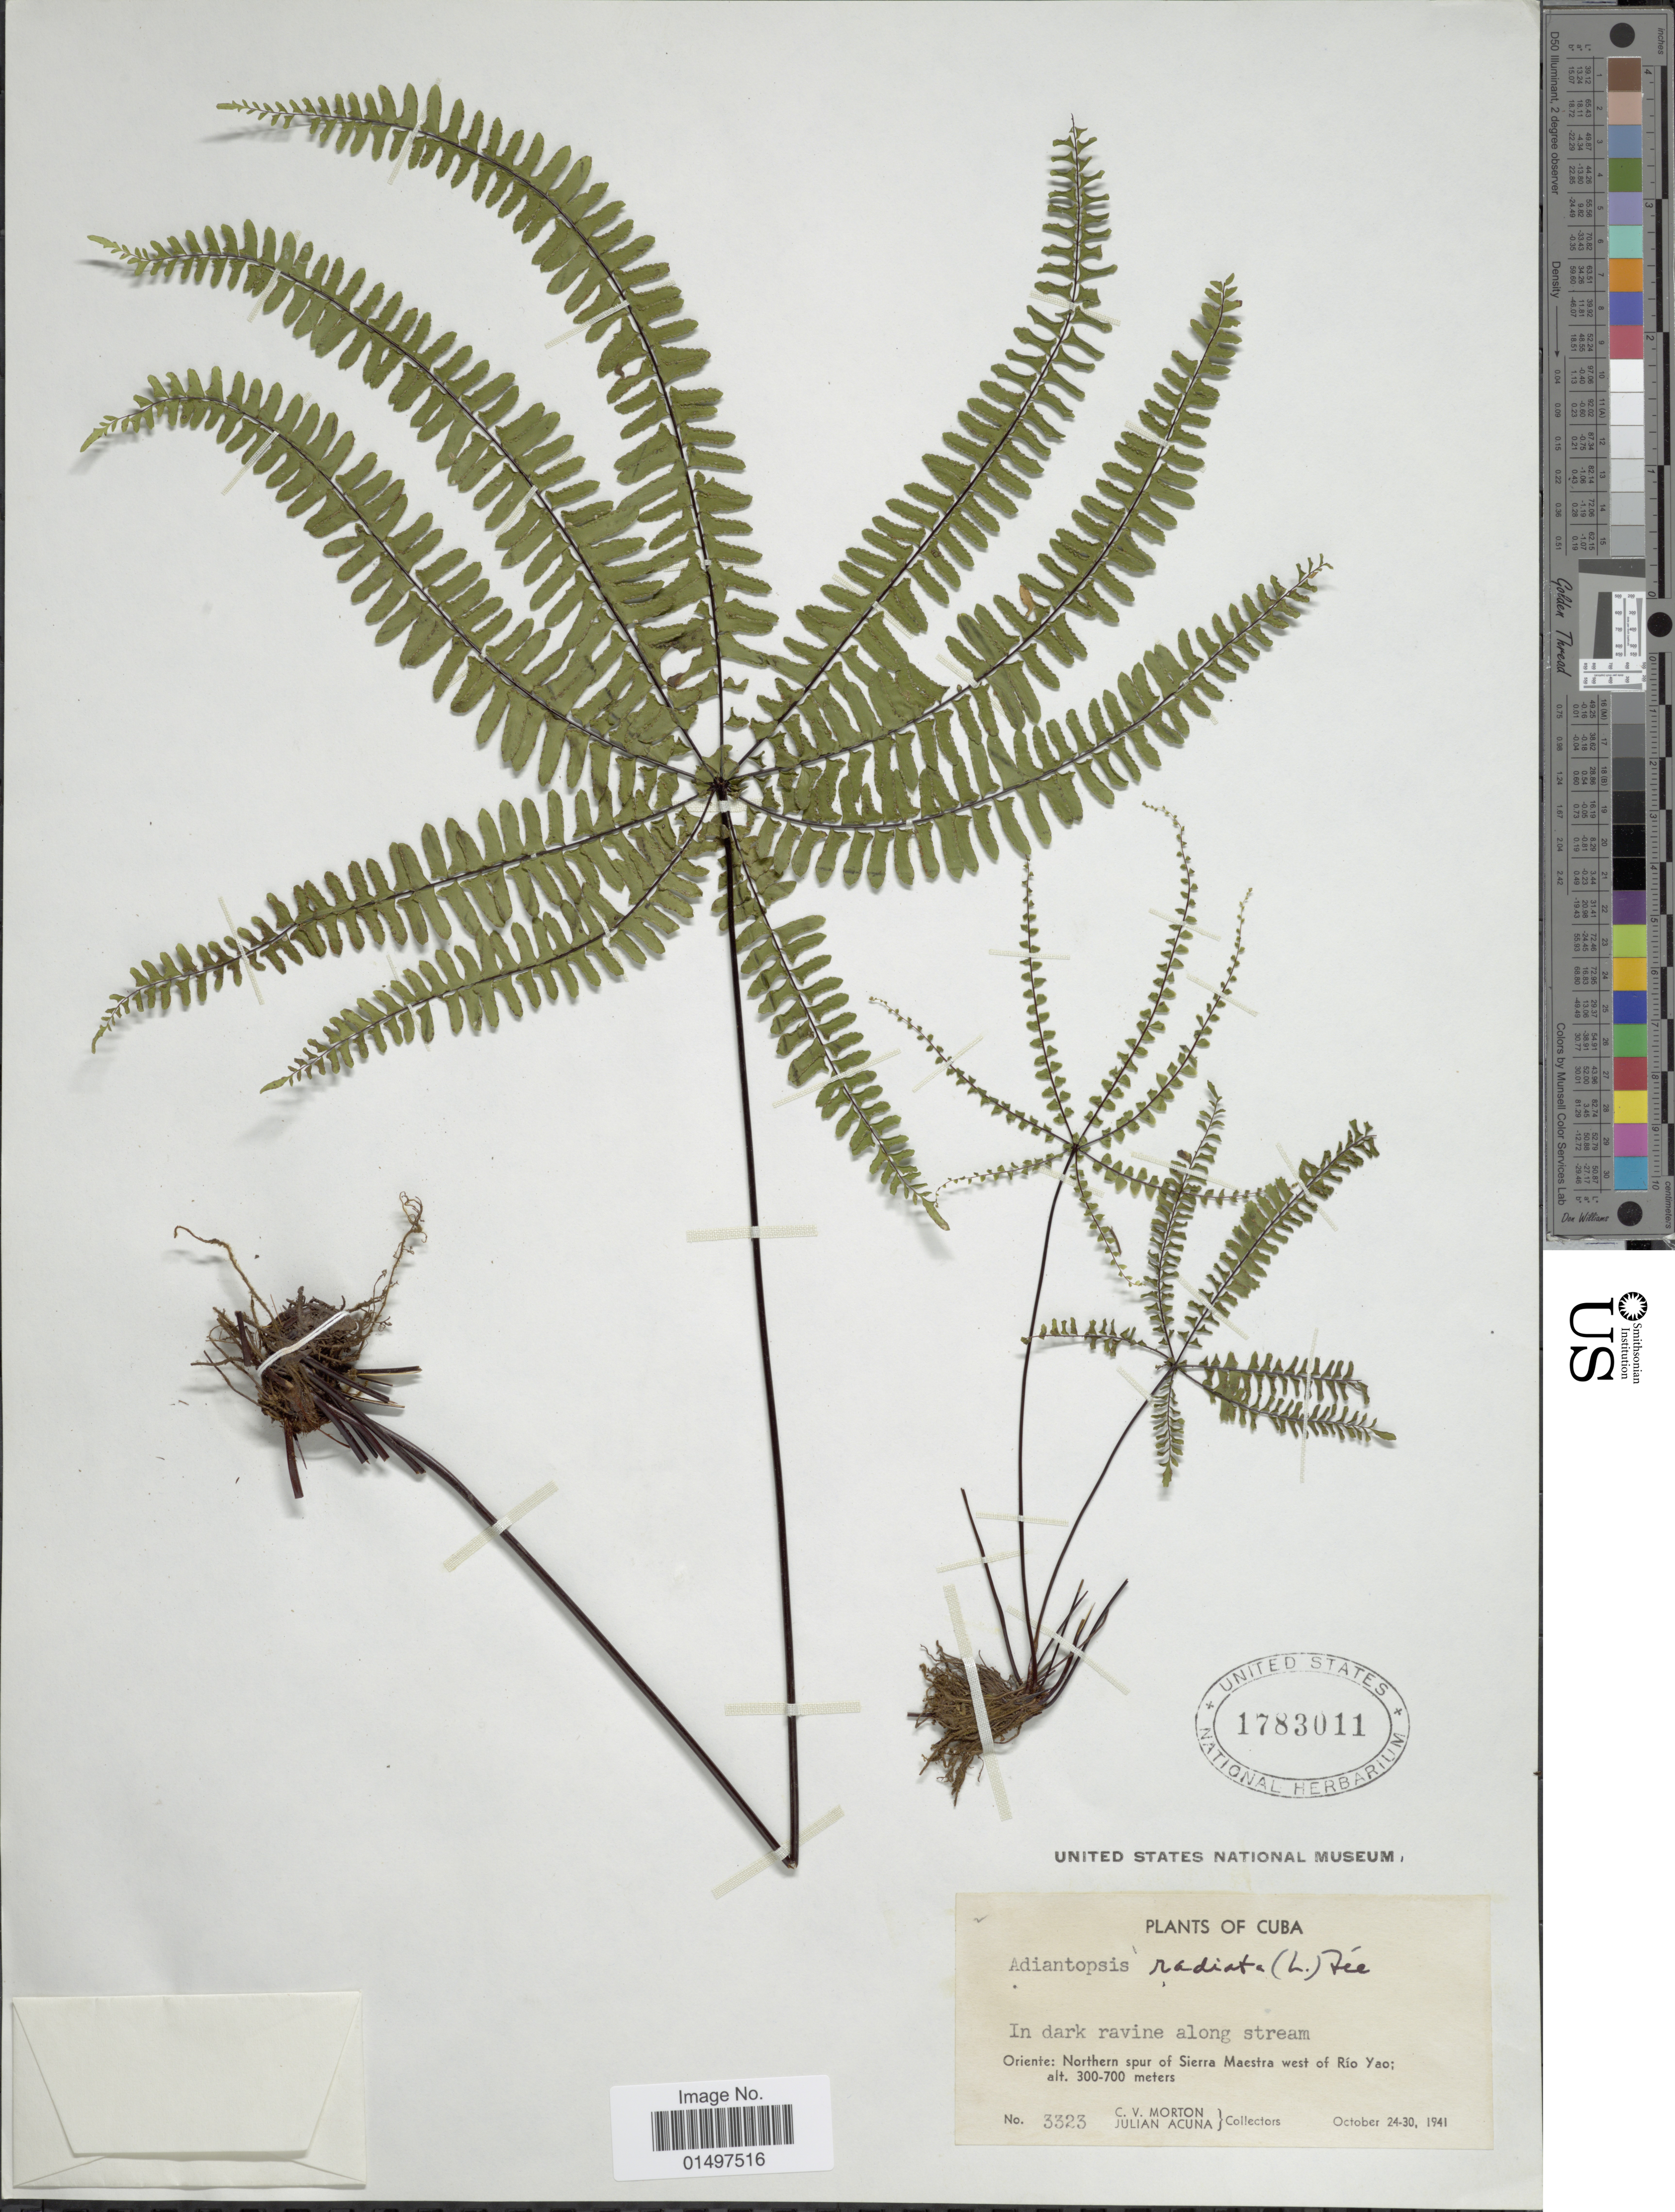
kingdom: Plantae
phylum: Tracheophyta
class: Polypodiopsida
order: Polypodiales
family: Pteridaceae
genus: Adiantopsis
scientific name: Adiantopsis radiata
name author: (L.) Fée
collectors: C. V. Morton & J. B. Acuña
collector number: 3323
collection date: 1941-10-14/1941-10-30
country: Cuba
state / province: Oriente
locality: Northern spur of Sierra Maestra west of Rio Yao.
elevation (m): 300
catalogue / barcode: US 1783011